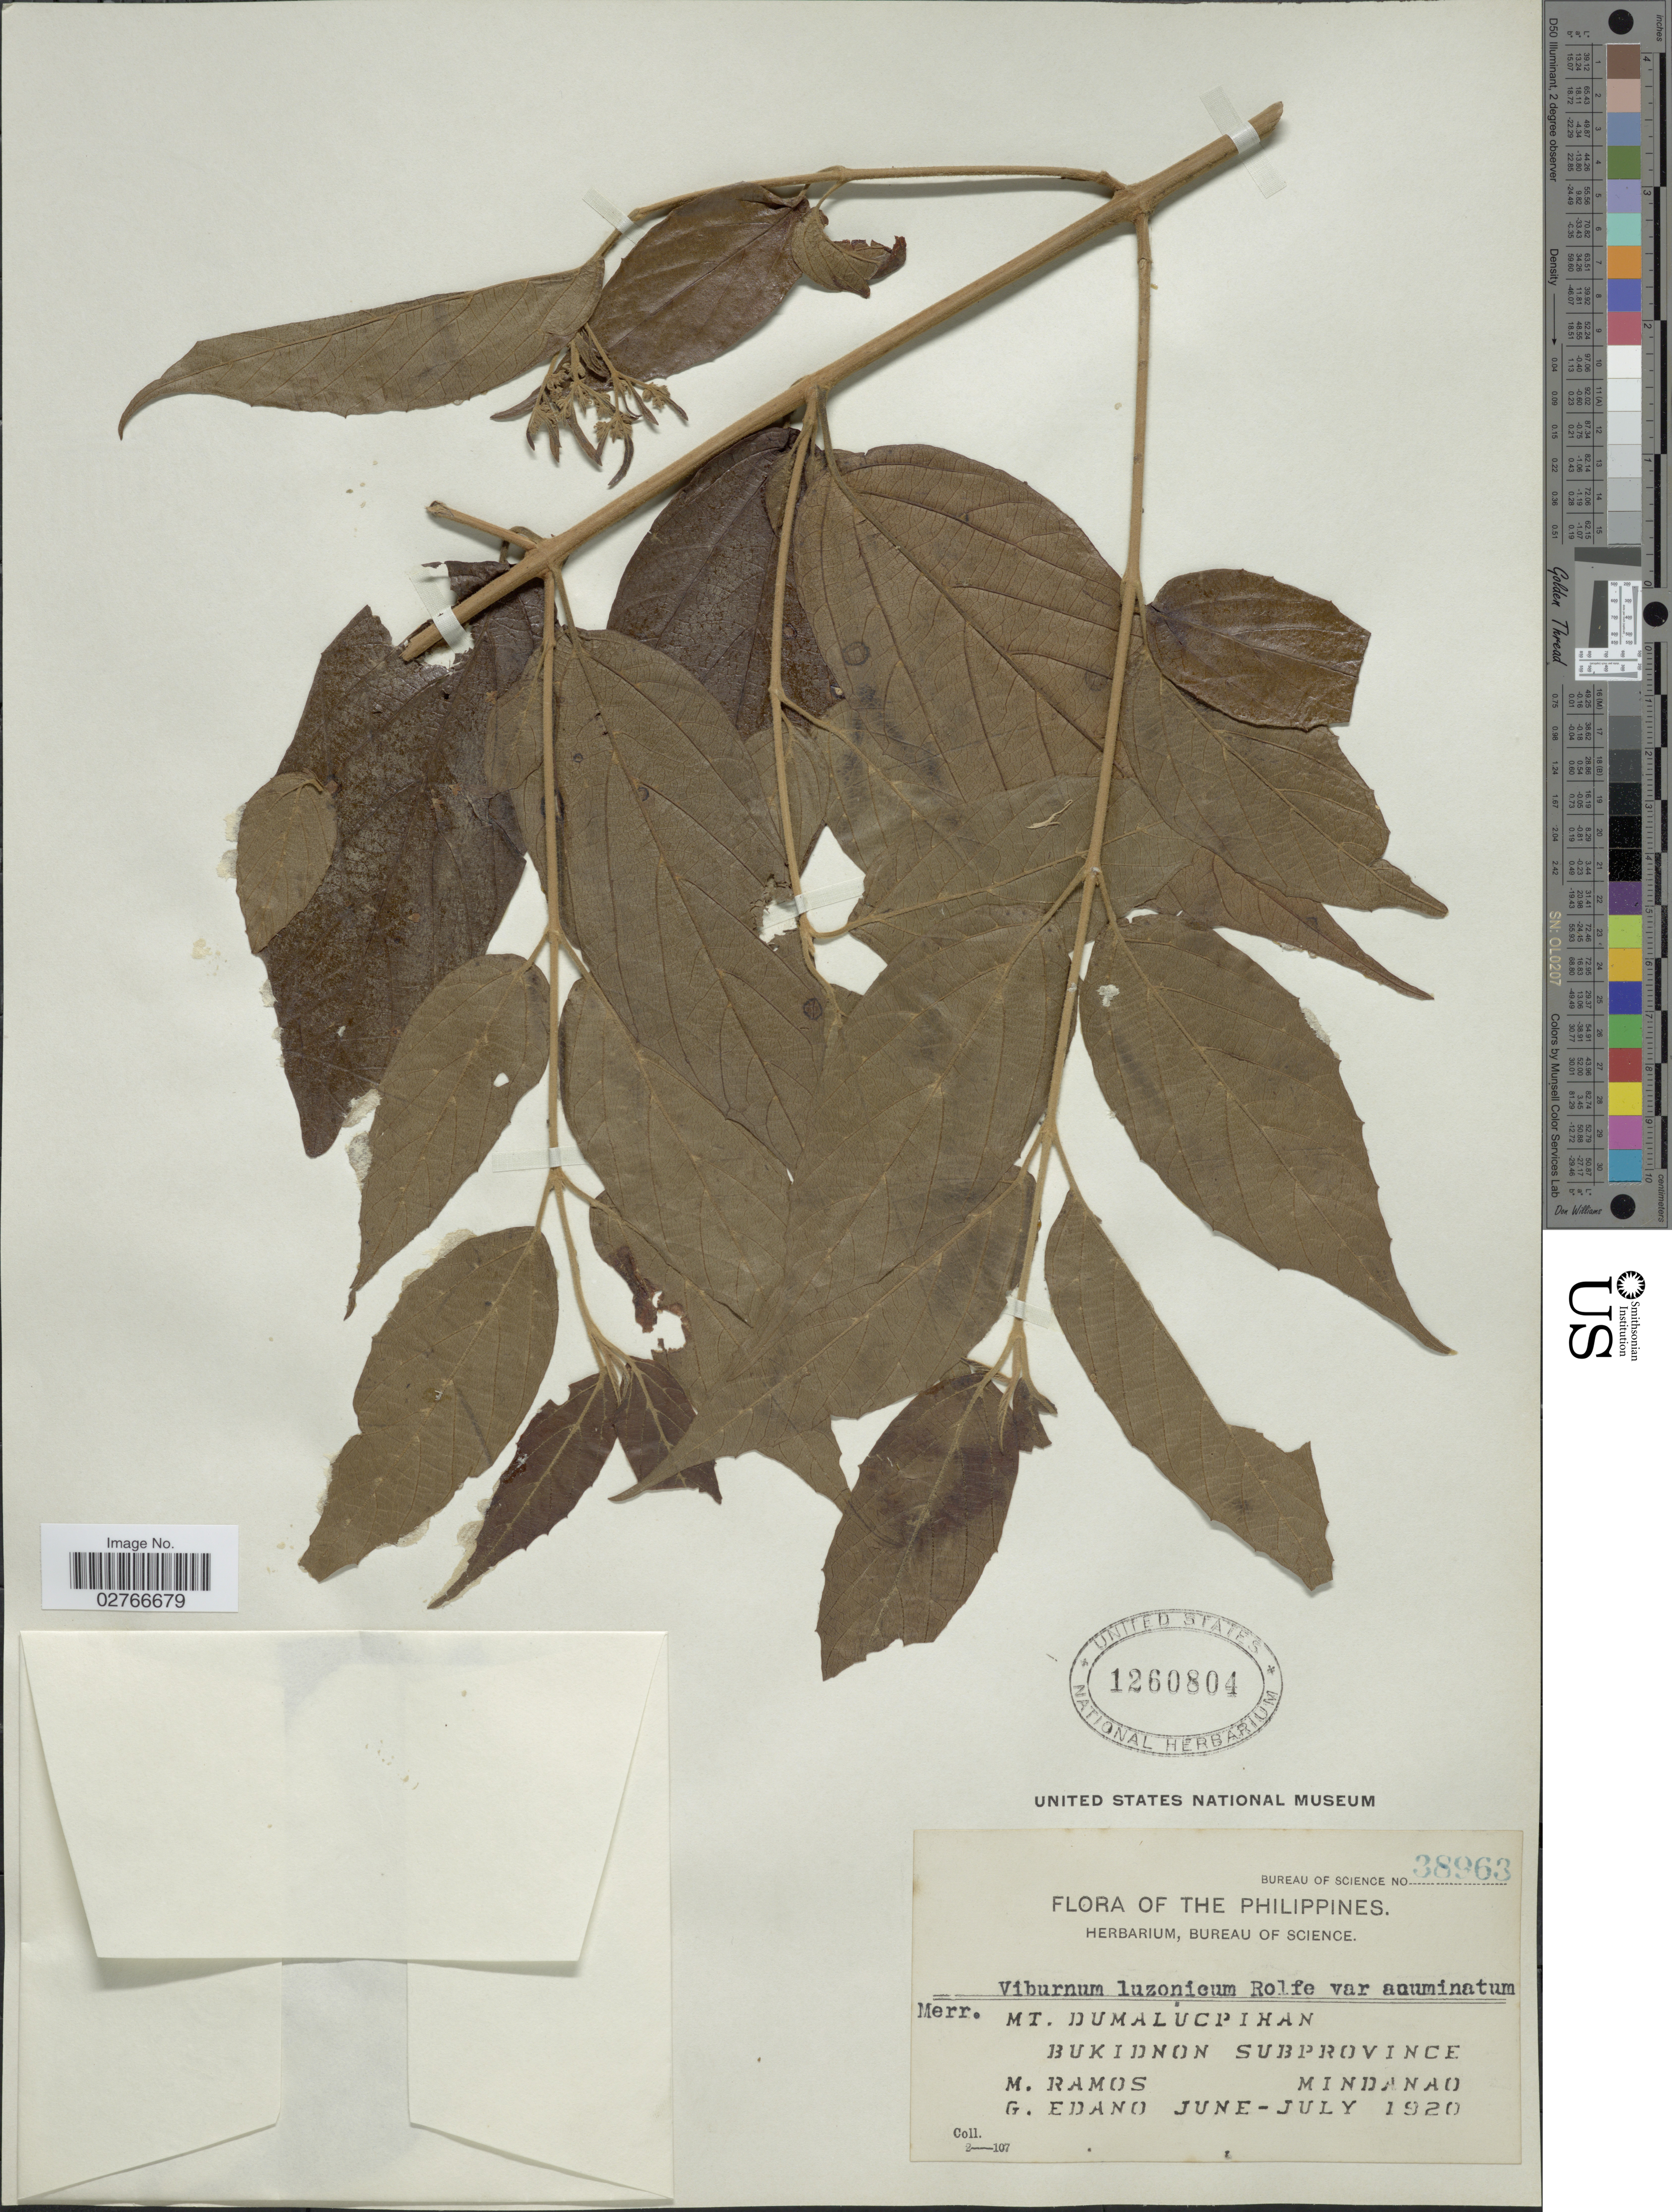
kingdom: Plantae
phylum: Tracheophyta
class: Magnoliopsida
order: Dipsacales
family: Viburnaceae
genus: Viburnum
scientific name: Viburnum luzonicum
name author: Rolfe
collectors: M. Ramos & G. Edaño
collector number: Bureau of Science 38963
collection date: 1920-06/1920-07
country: Philippines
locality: Mt. Dumalucpihan. Bukidnon Subprovince. Mindanao.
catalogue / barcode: US 1260804